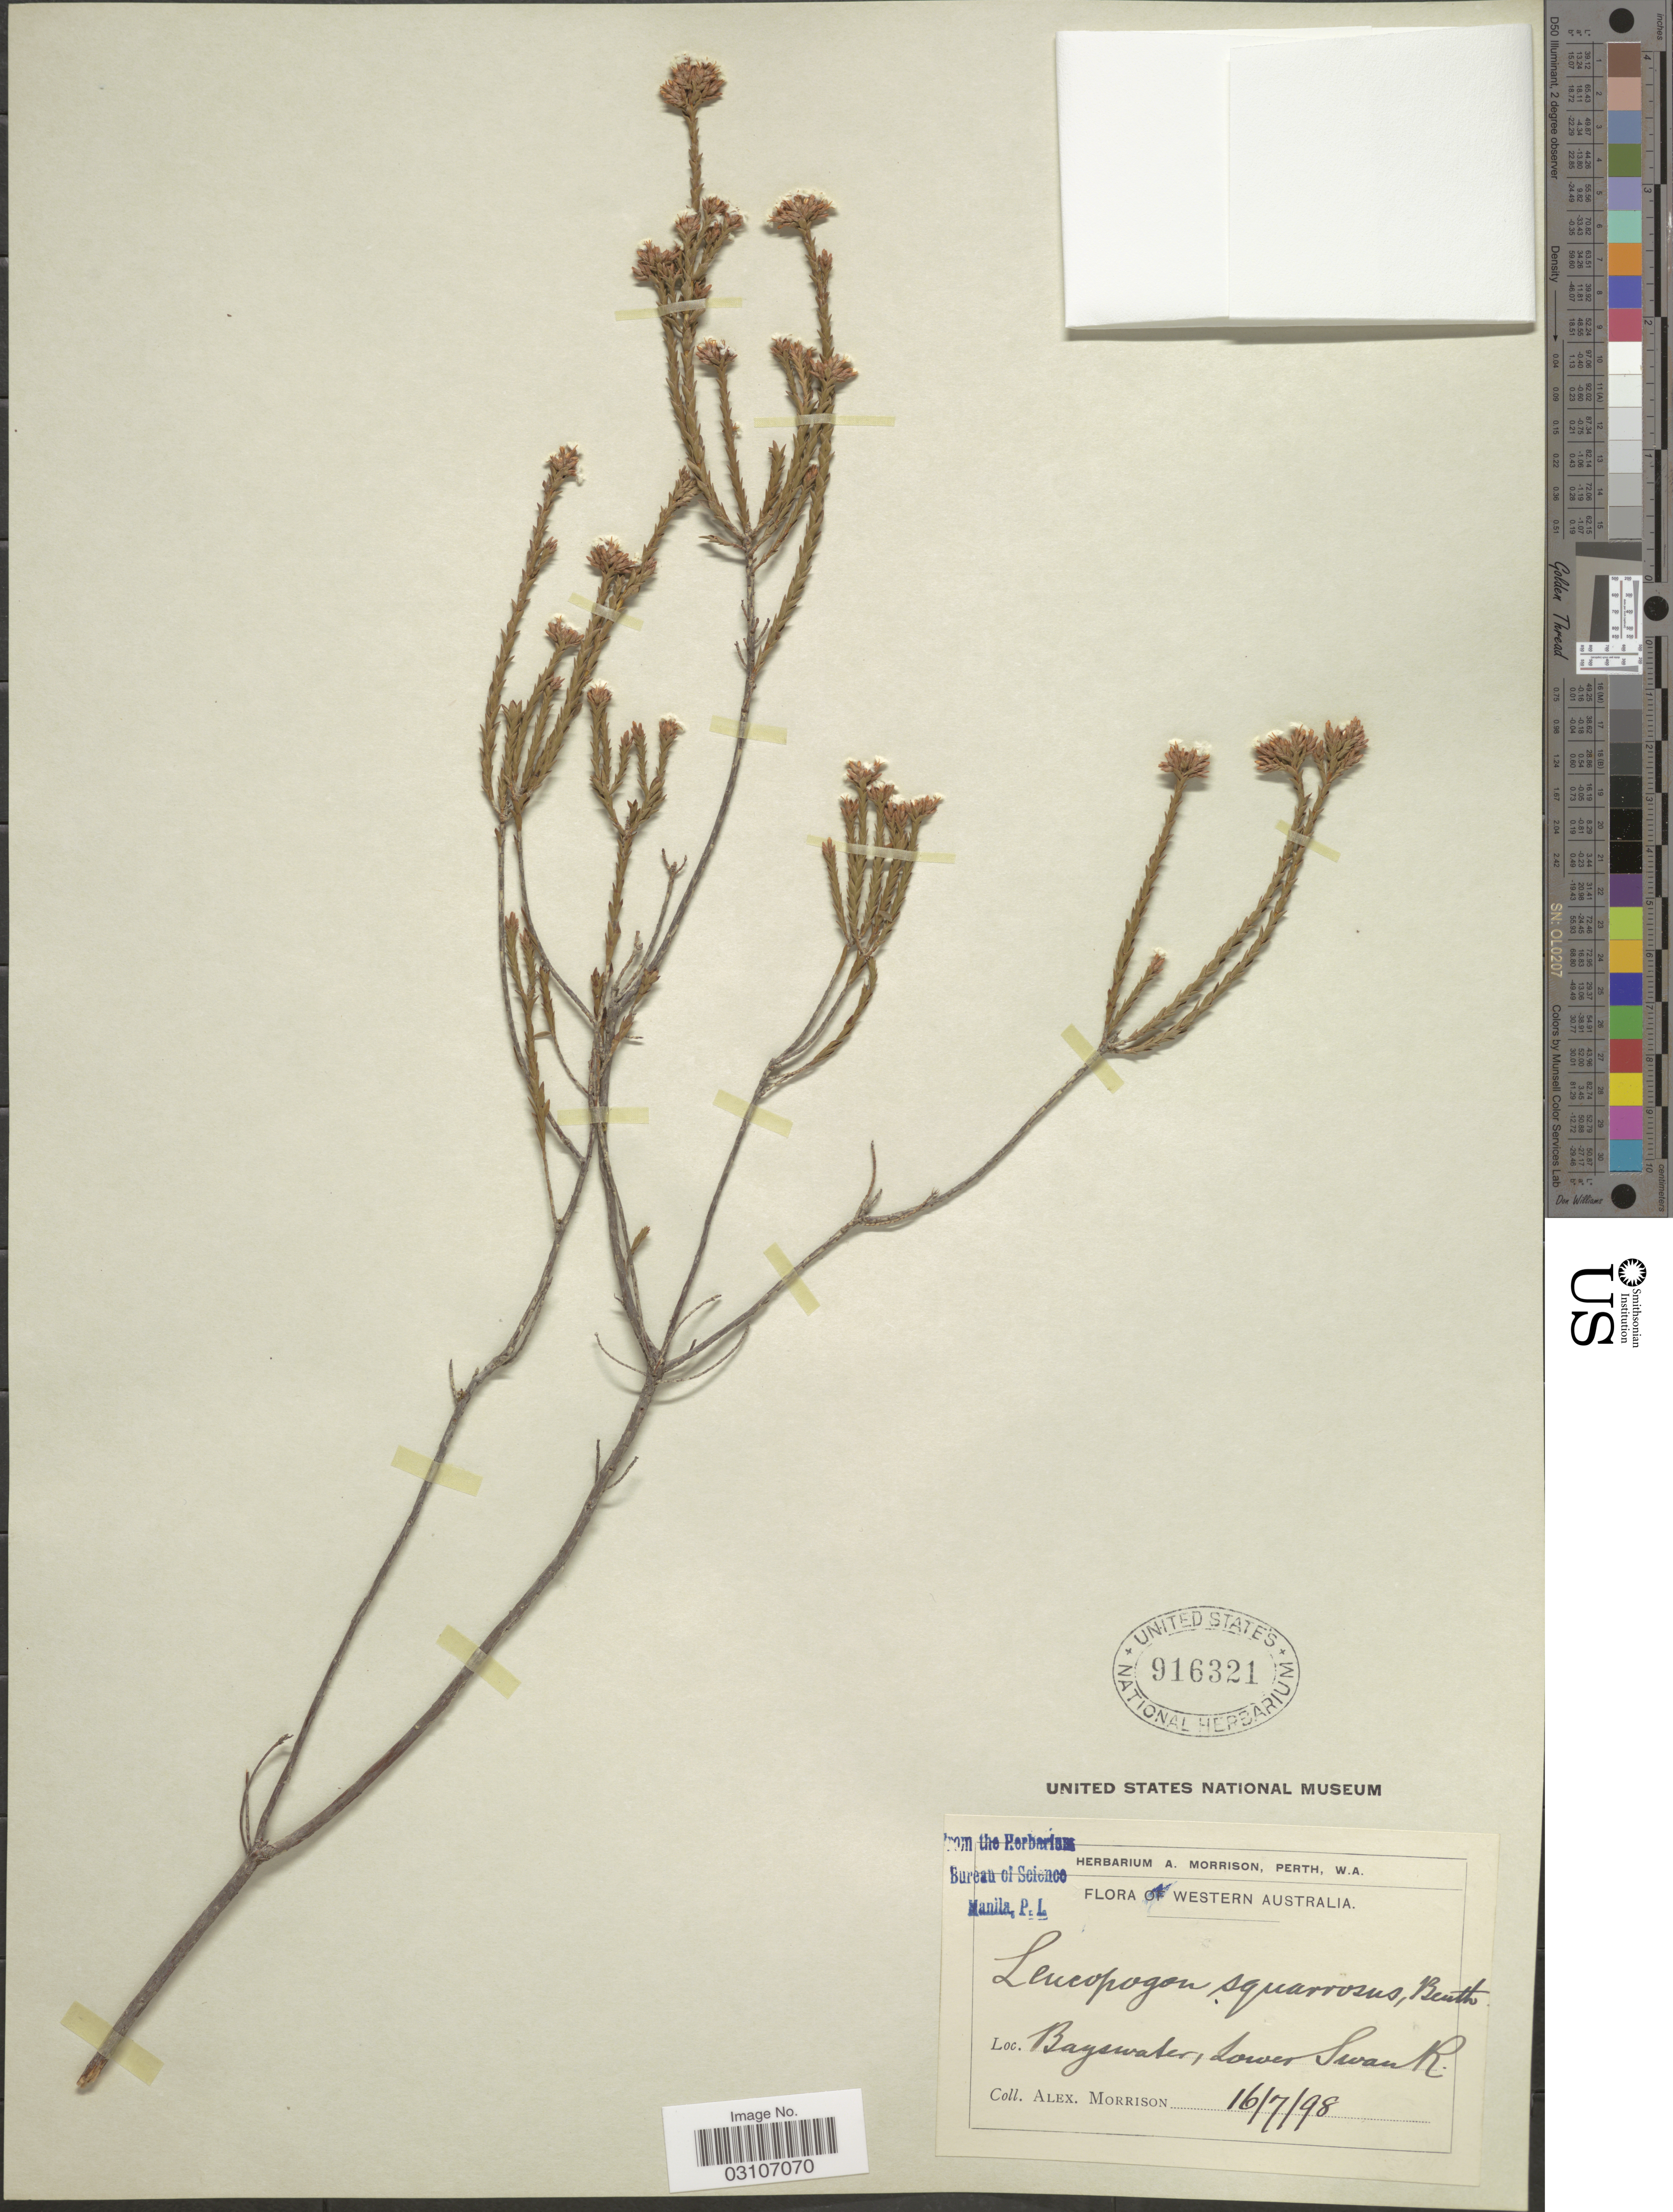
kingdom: Plantae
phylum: Tracheophyta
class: Magnoliopsida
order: Ericales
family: Ericaceae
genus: Leucopogon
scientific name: Leucopogon squarrosus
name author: Benth.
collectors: A. Morrison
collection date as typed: Transcribed d/m/y: 16/7/98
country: Australia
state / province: Western Australia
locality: Bayswater, Lower Swan R.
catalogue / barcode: US 916321